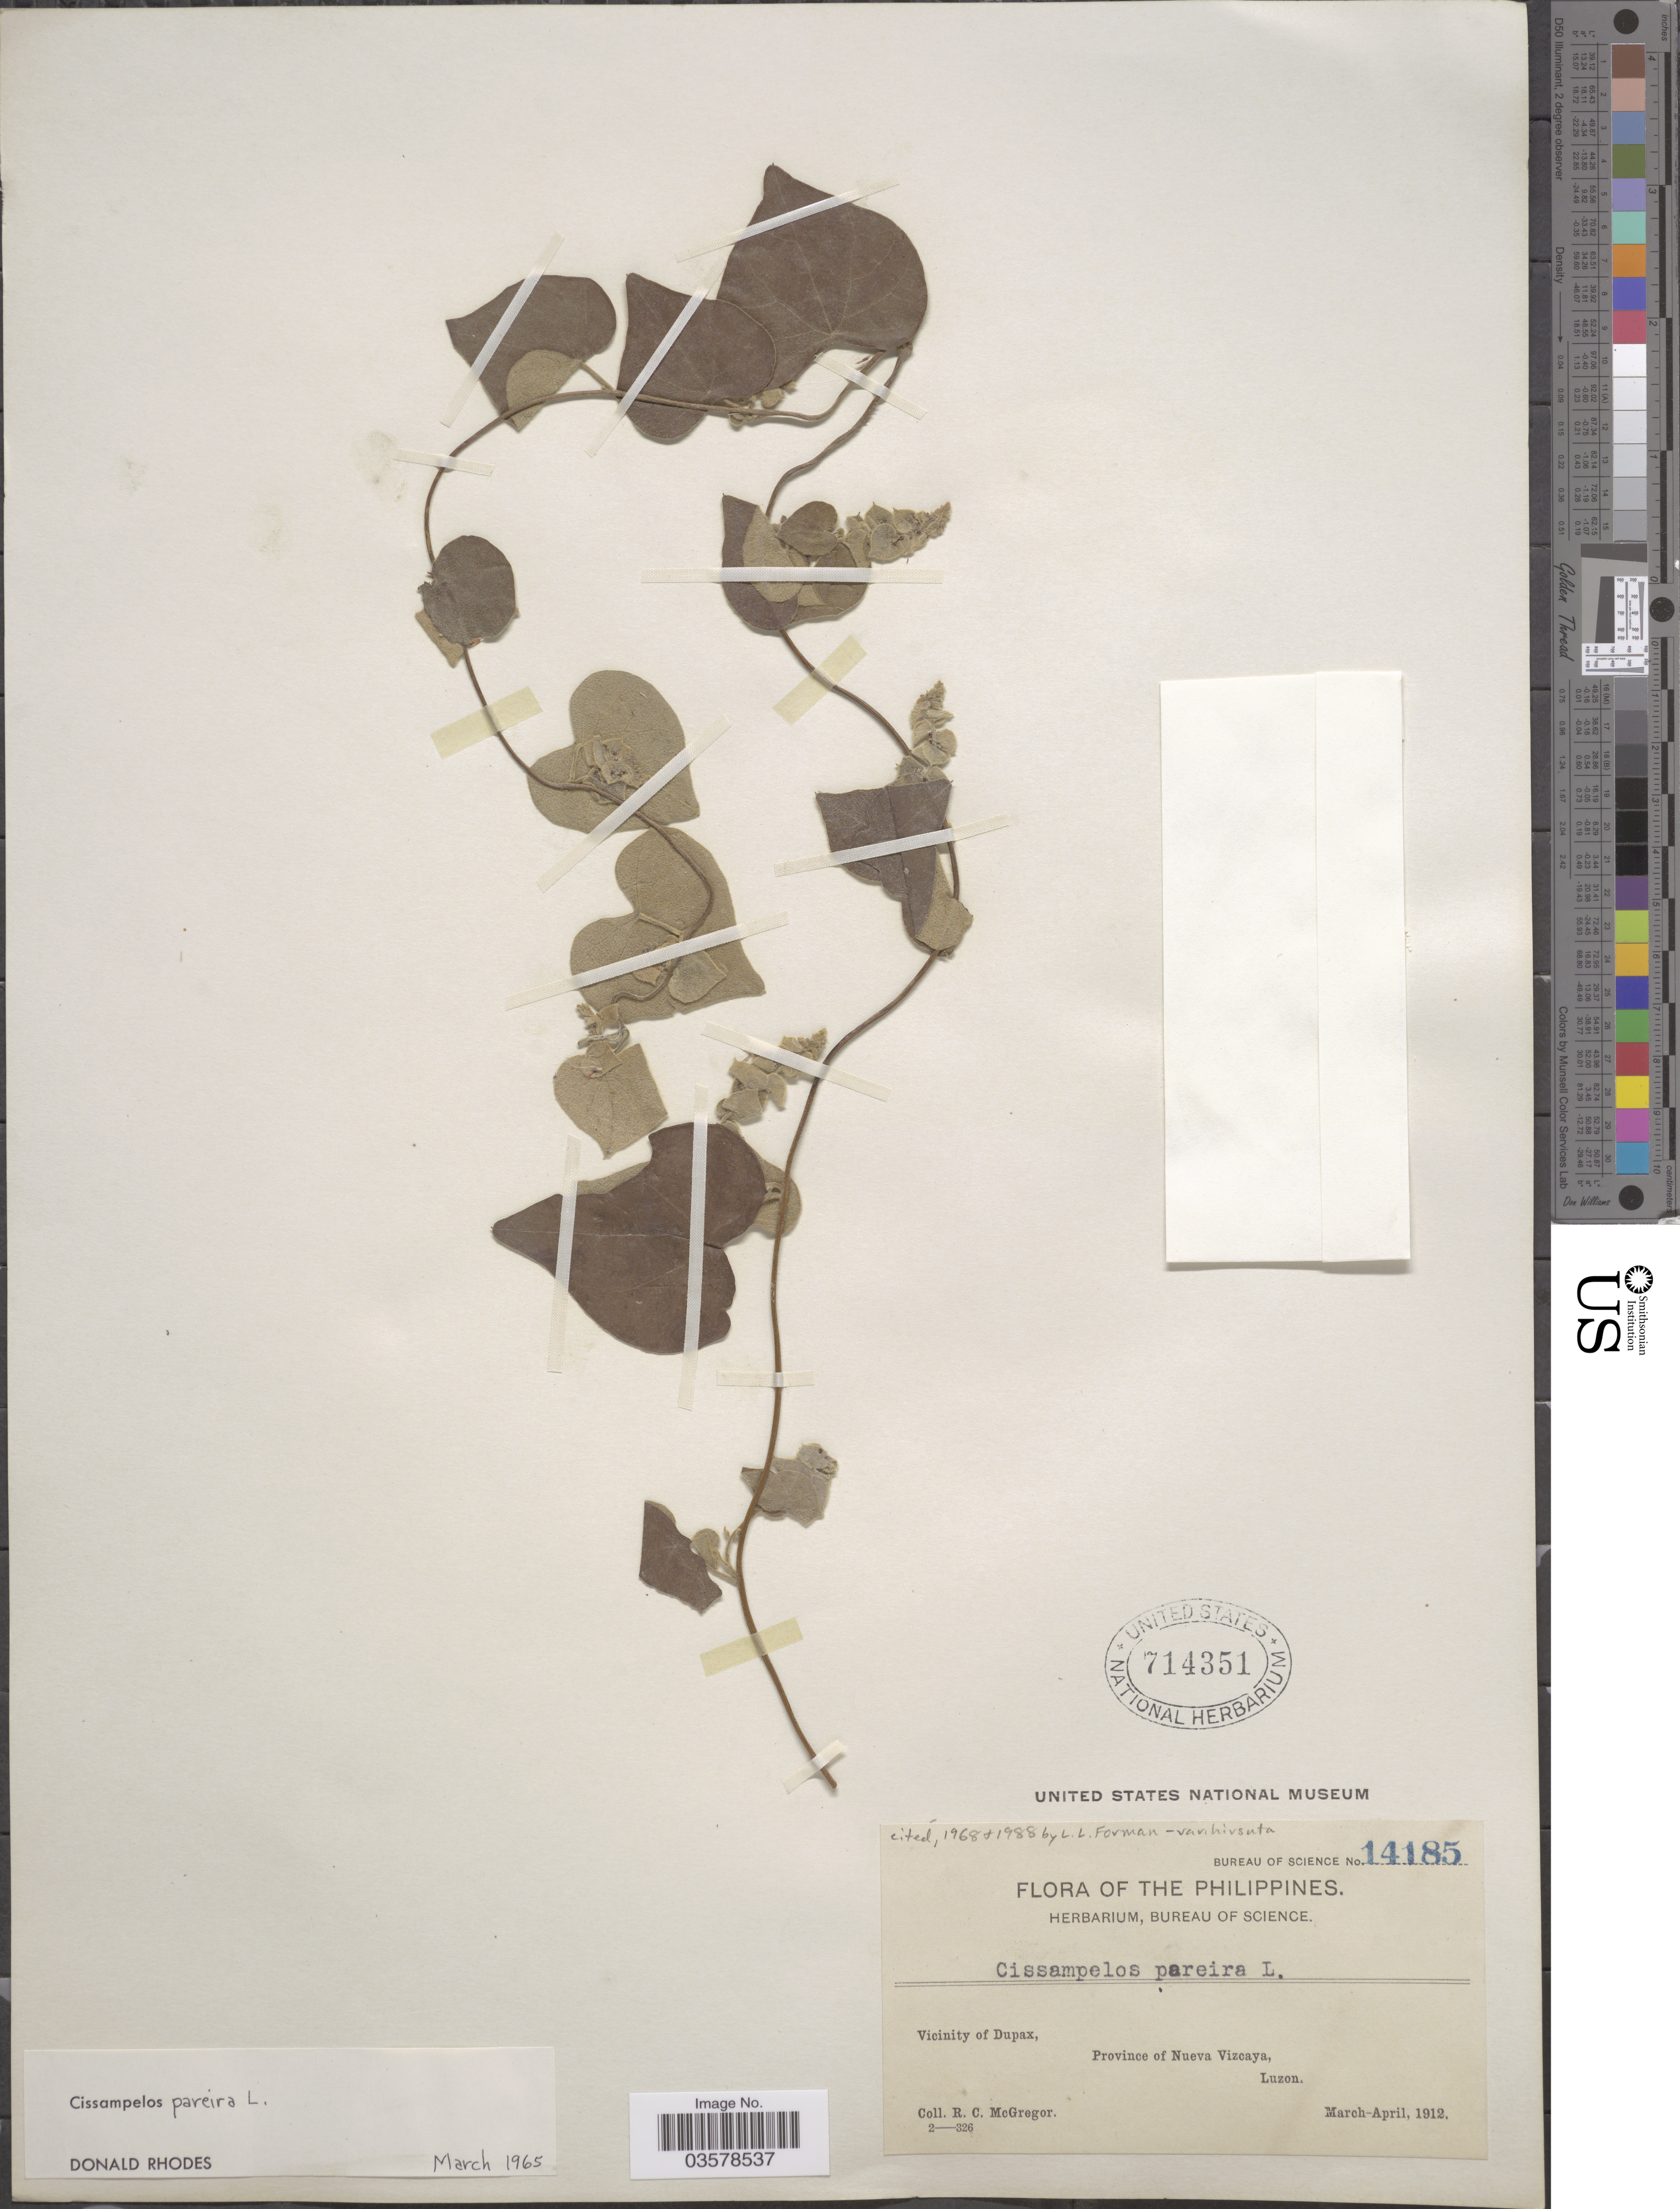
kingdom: Plantae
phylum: Tracheophyta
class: Magnoliopsida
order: Ranunculales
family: Menispermaceae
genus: Cissampelos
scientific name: Cissampelos pareira var. hirsuta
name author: (Buch.-Ham. ex DC.) Forman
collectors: R. C. McGregor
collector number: Bureau of Science 14185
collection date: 1912-03/1912-04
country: Philippines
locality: Vicinity of Dupax, Province of Nueva Vizcaya, Luzon.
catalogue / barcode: US 714351